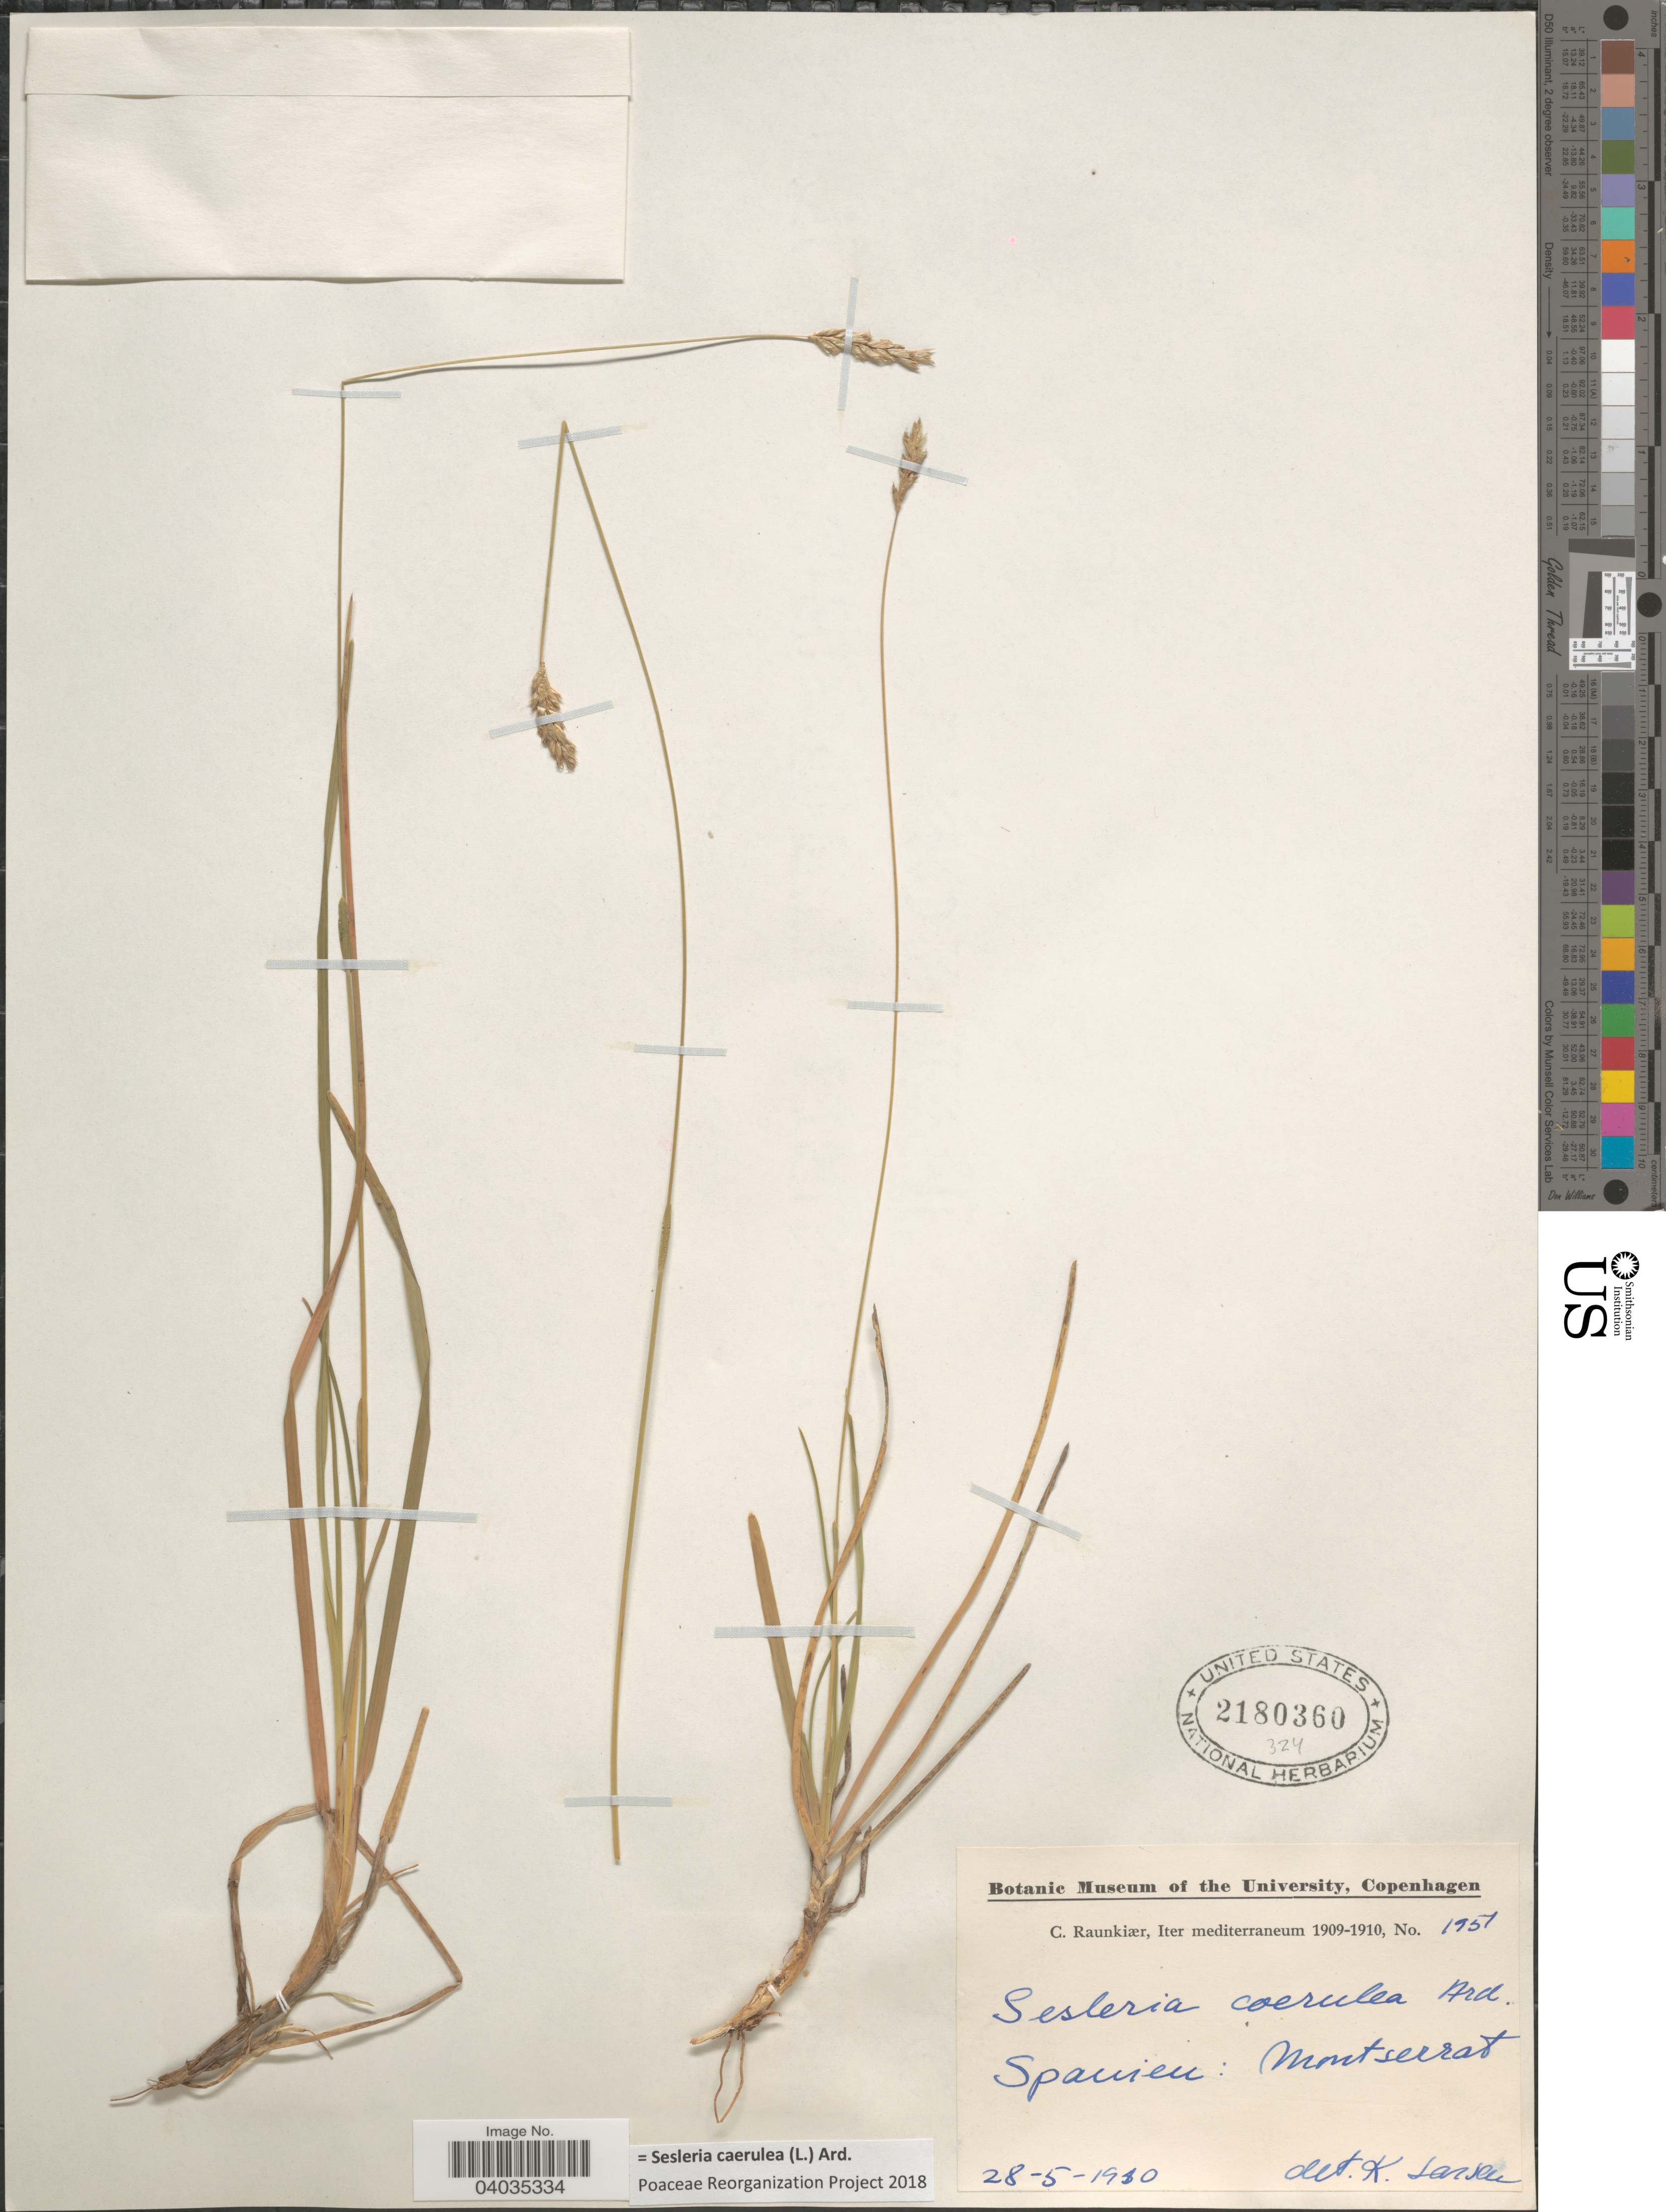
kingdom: Plantae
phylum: Tracheophyta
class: Liliopsida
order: Poales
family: Poaceae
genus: Sesleria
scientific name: Sesleria caerulea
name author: (L.) Ard.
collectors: C. Raunkiær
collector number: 1951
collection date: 1910-05-28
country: Spain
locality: Iter mediterraneum. Spanien: Montserrat.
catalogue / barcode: US 2180360